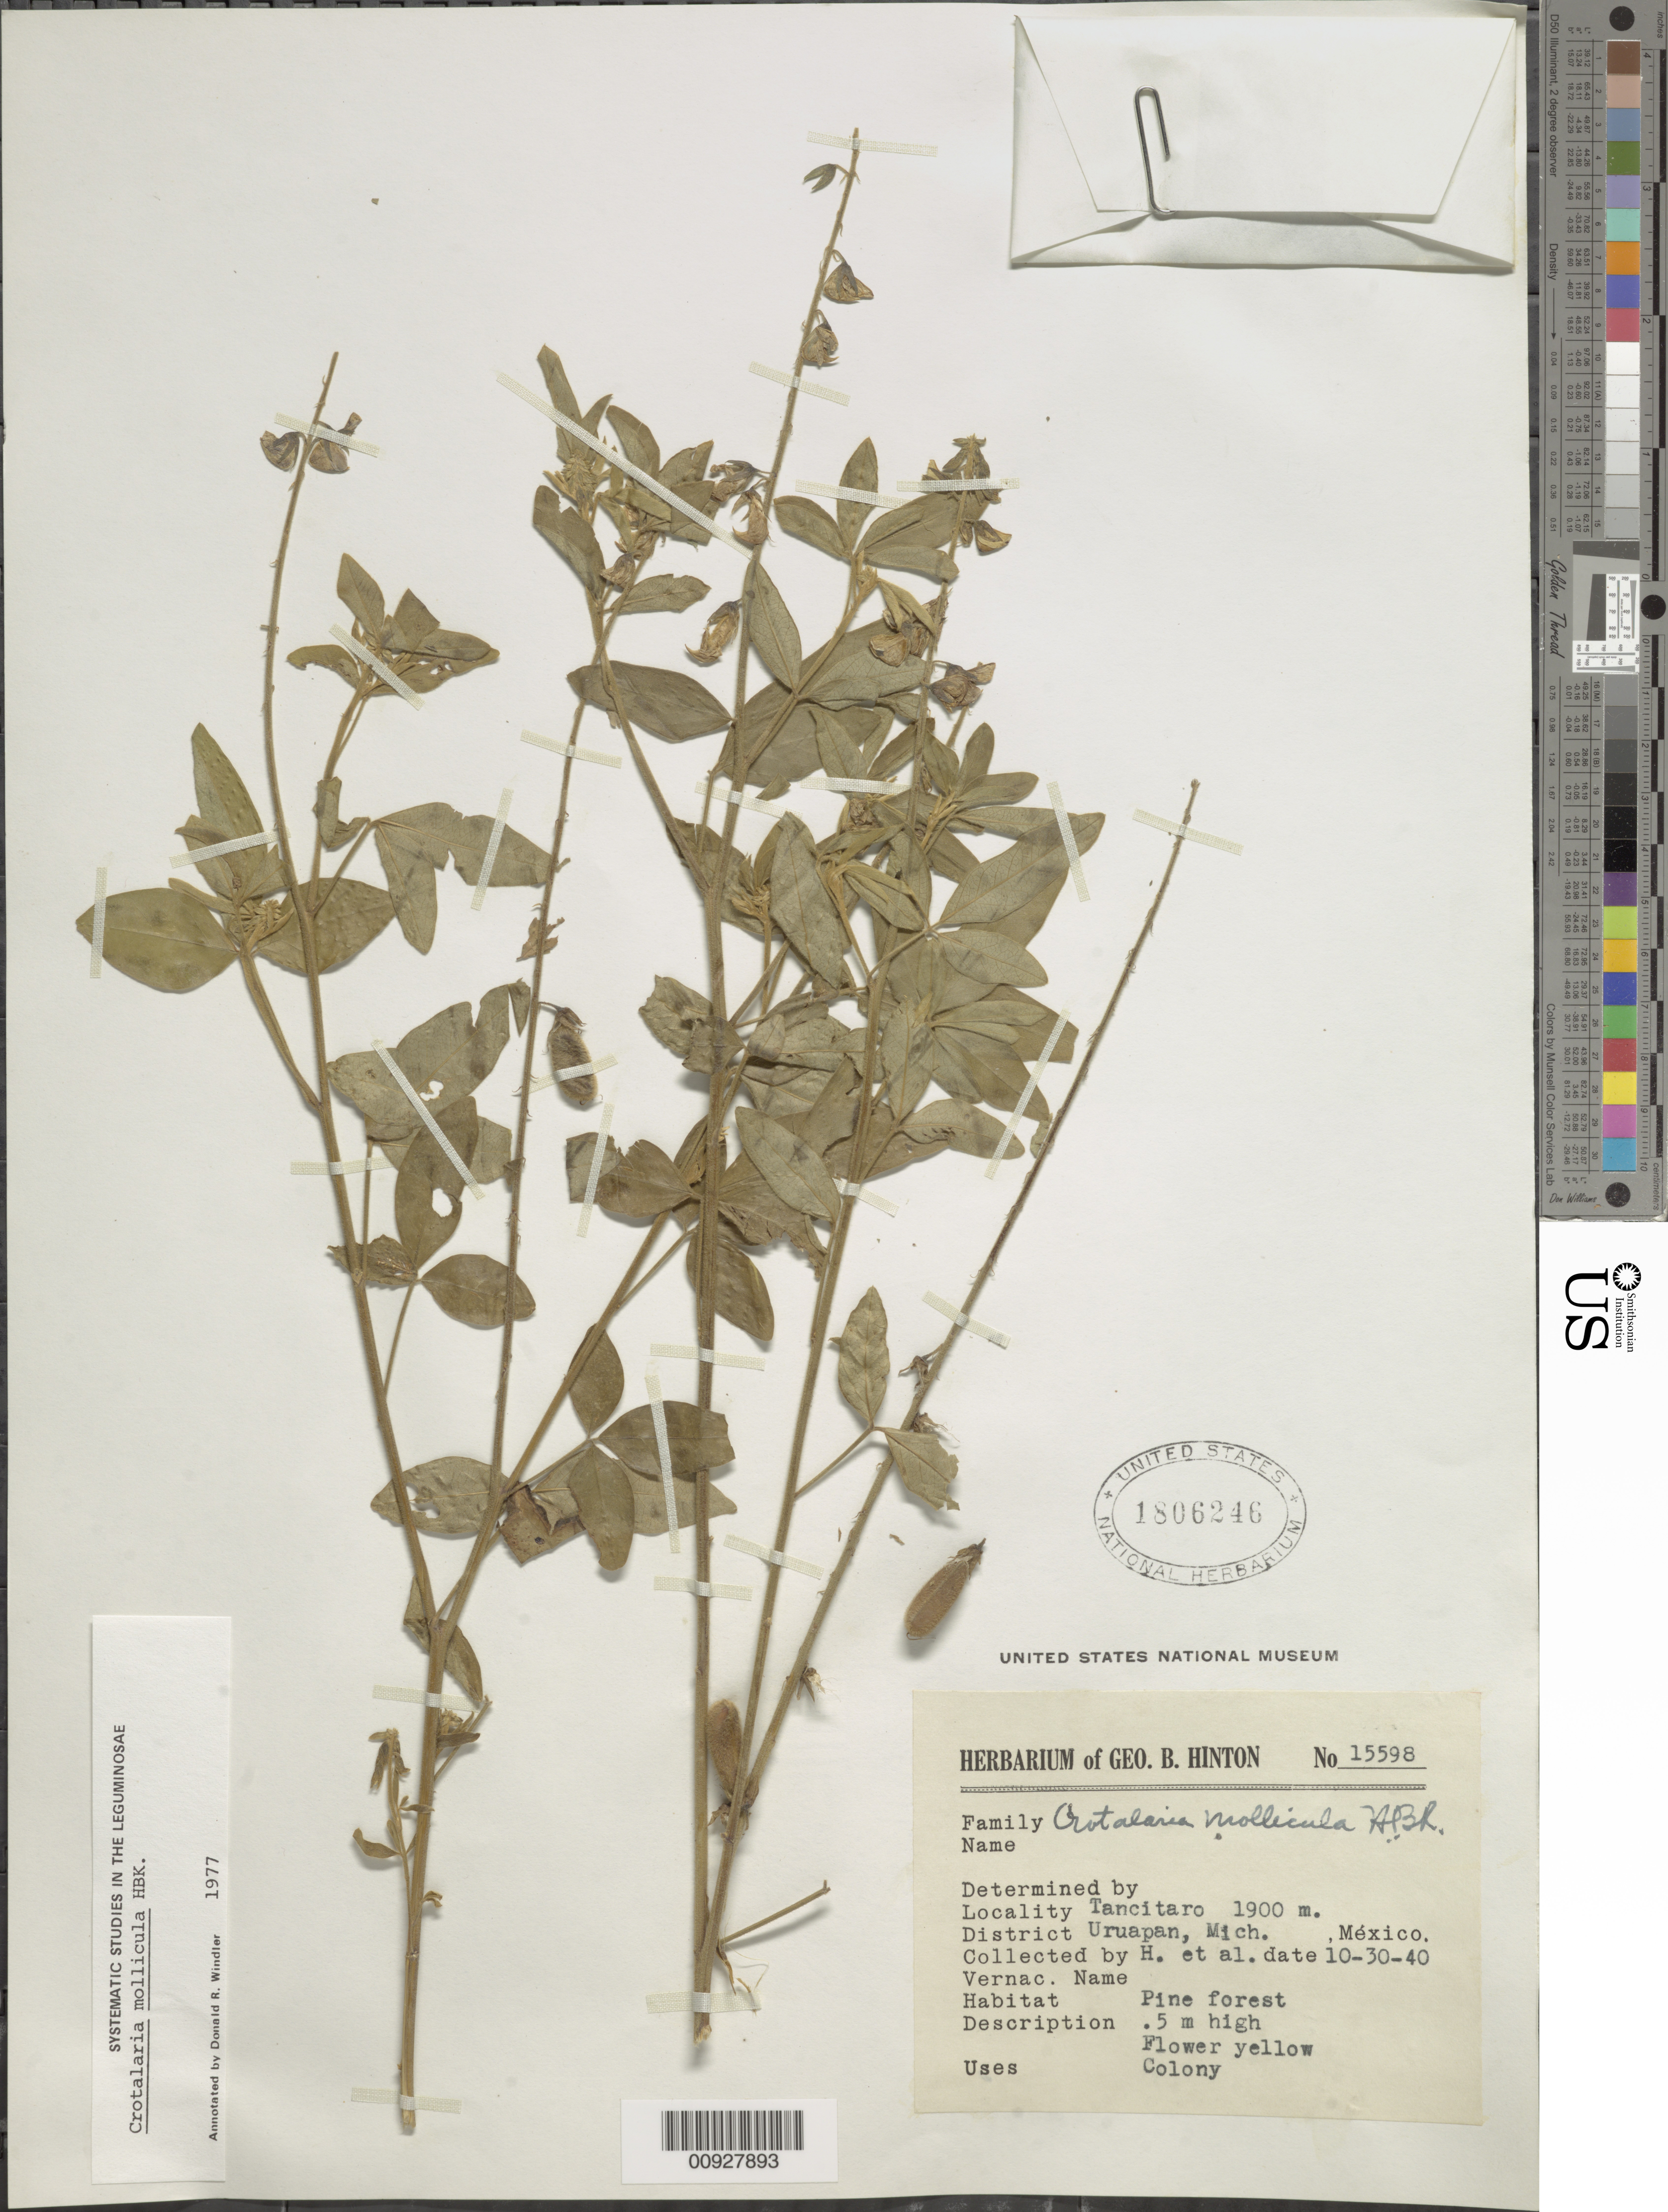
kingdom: Plantae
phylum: Tracheophyta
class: Magnoliopsida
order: Fabales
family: Fabaceae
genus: Crotalaria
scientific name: Crotalaria mollicula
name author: Kunth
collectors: G. B. Hinton & et al.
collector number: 15598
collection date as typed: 30 Oct 1940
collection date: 1940-10-30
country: Mexico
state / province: Michoacán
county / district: Uruapan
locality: Tancitaro, District Uruapan, Michoacán.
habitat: Pine forest.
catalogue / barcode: US 1806246